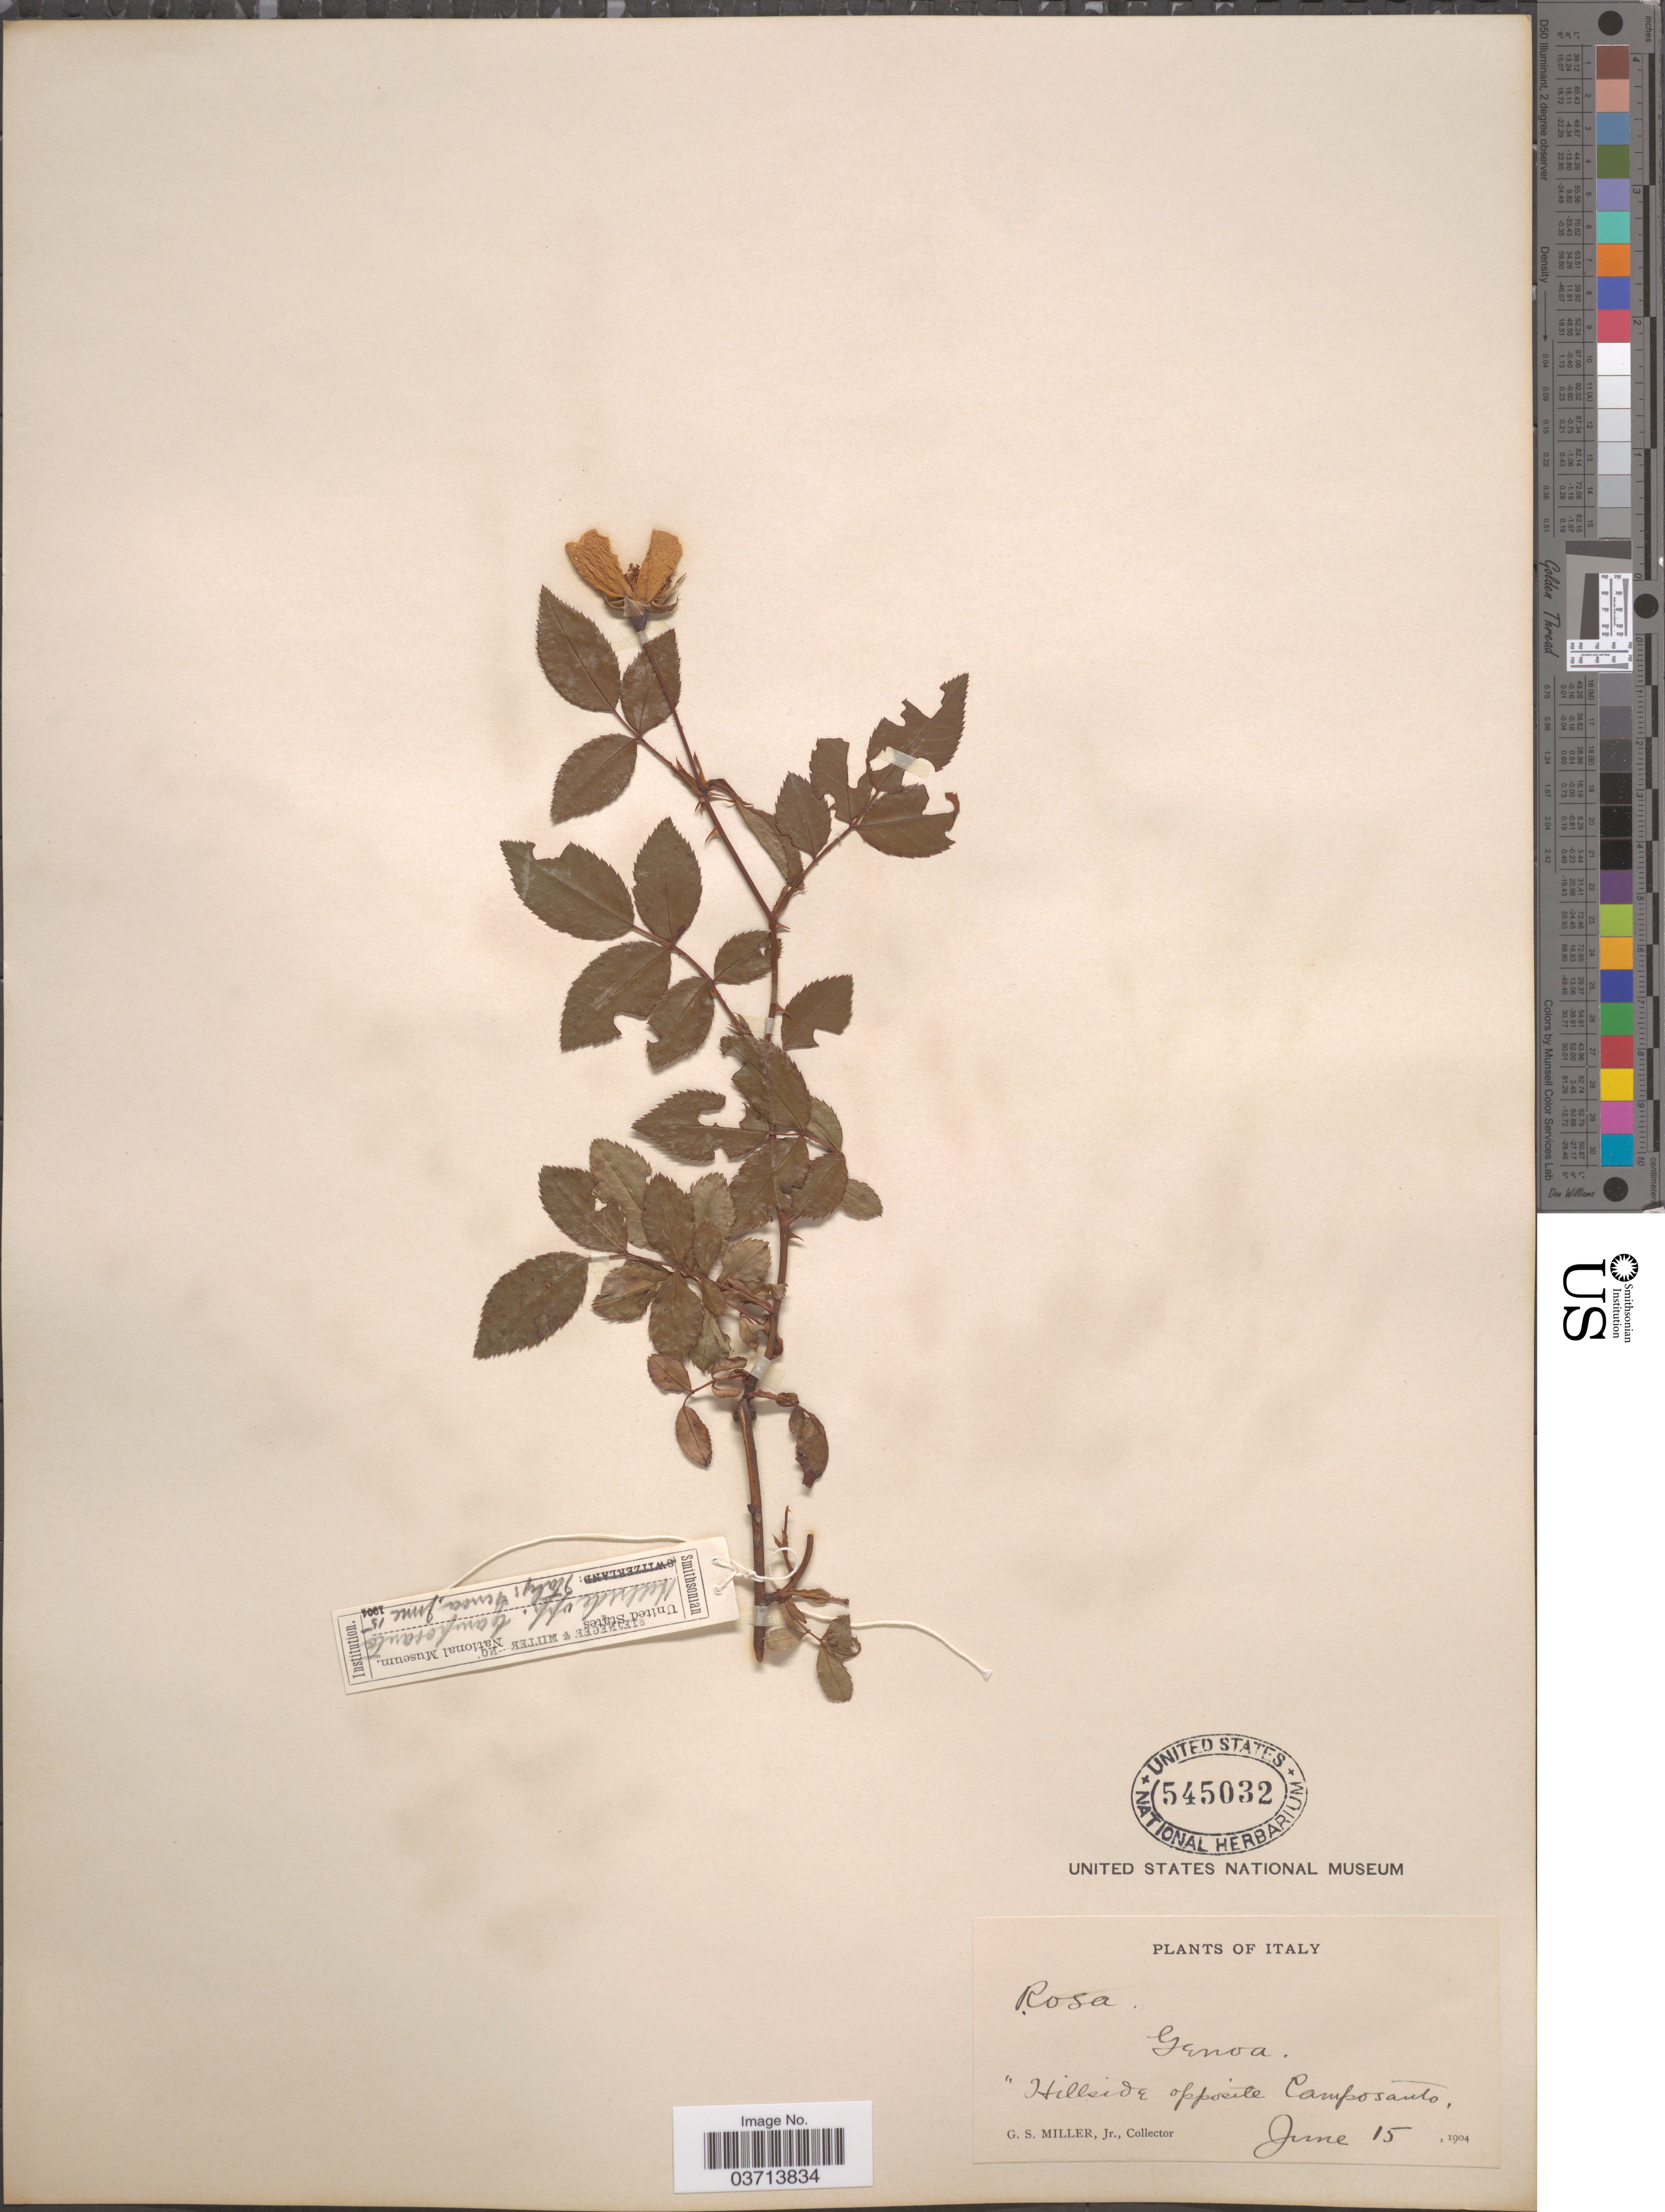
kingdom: Plantae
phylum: Tracheophyta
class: Magnoliopsida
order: Rosales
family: Rosaceae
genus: Rosa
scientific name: Rosa sp.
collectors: G. S. Miller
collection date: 1904-06-15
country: Italy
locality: Genoa. Hillside opposite Camposanto.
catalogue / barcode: US 545032